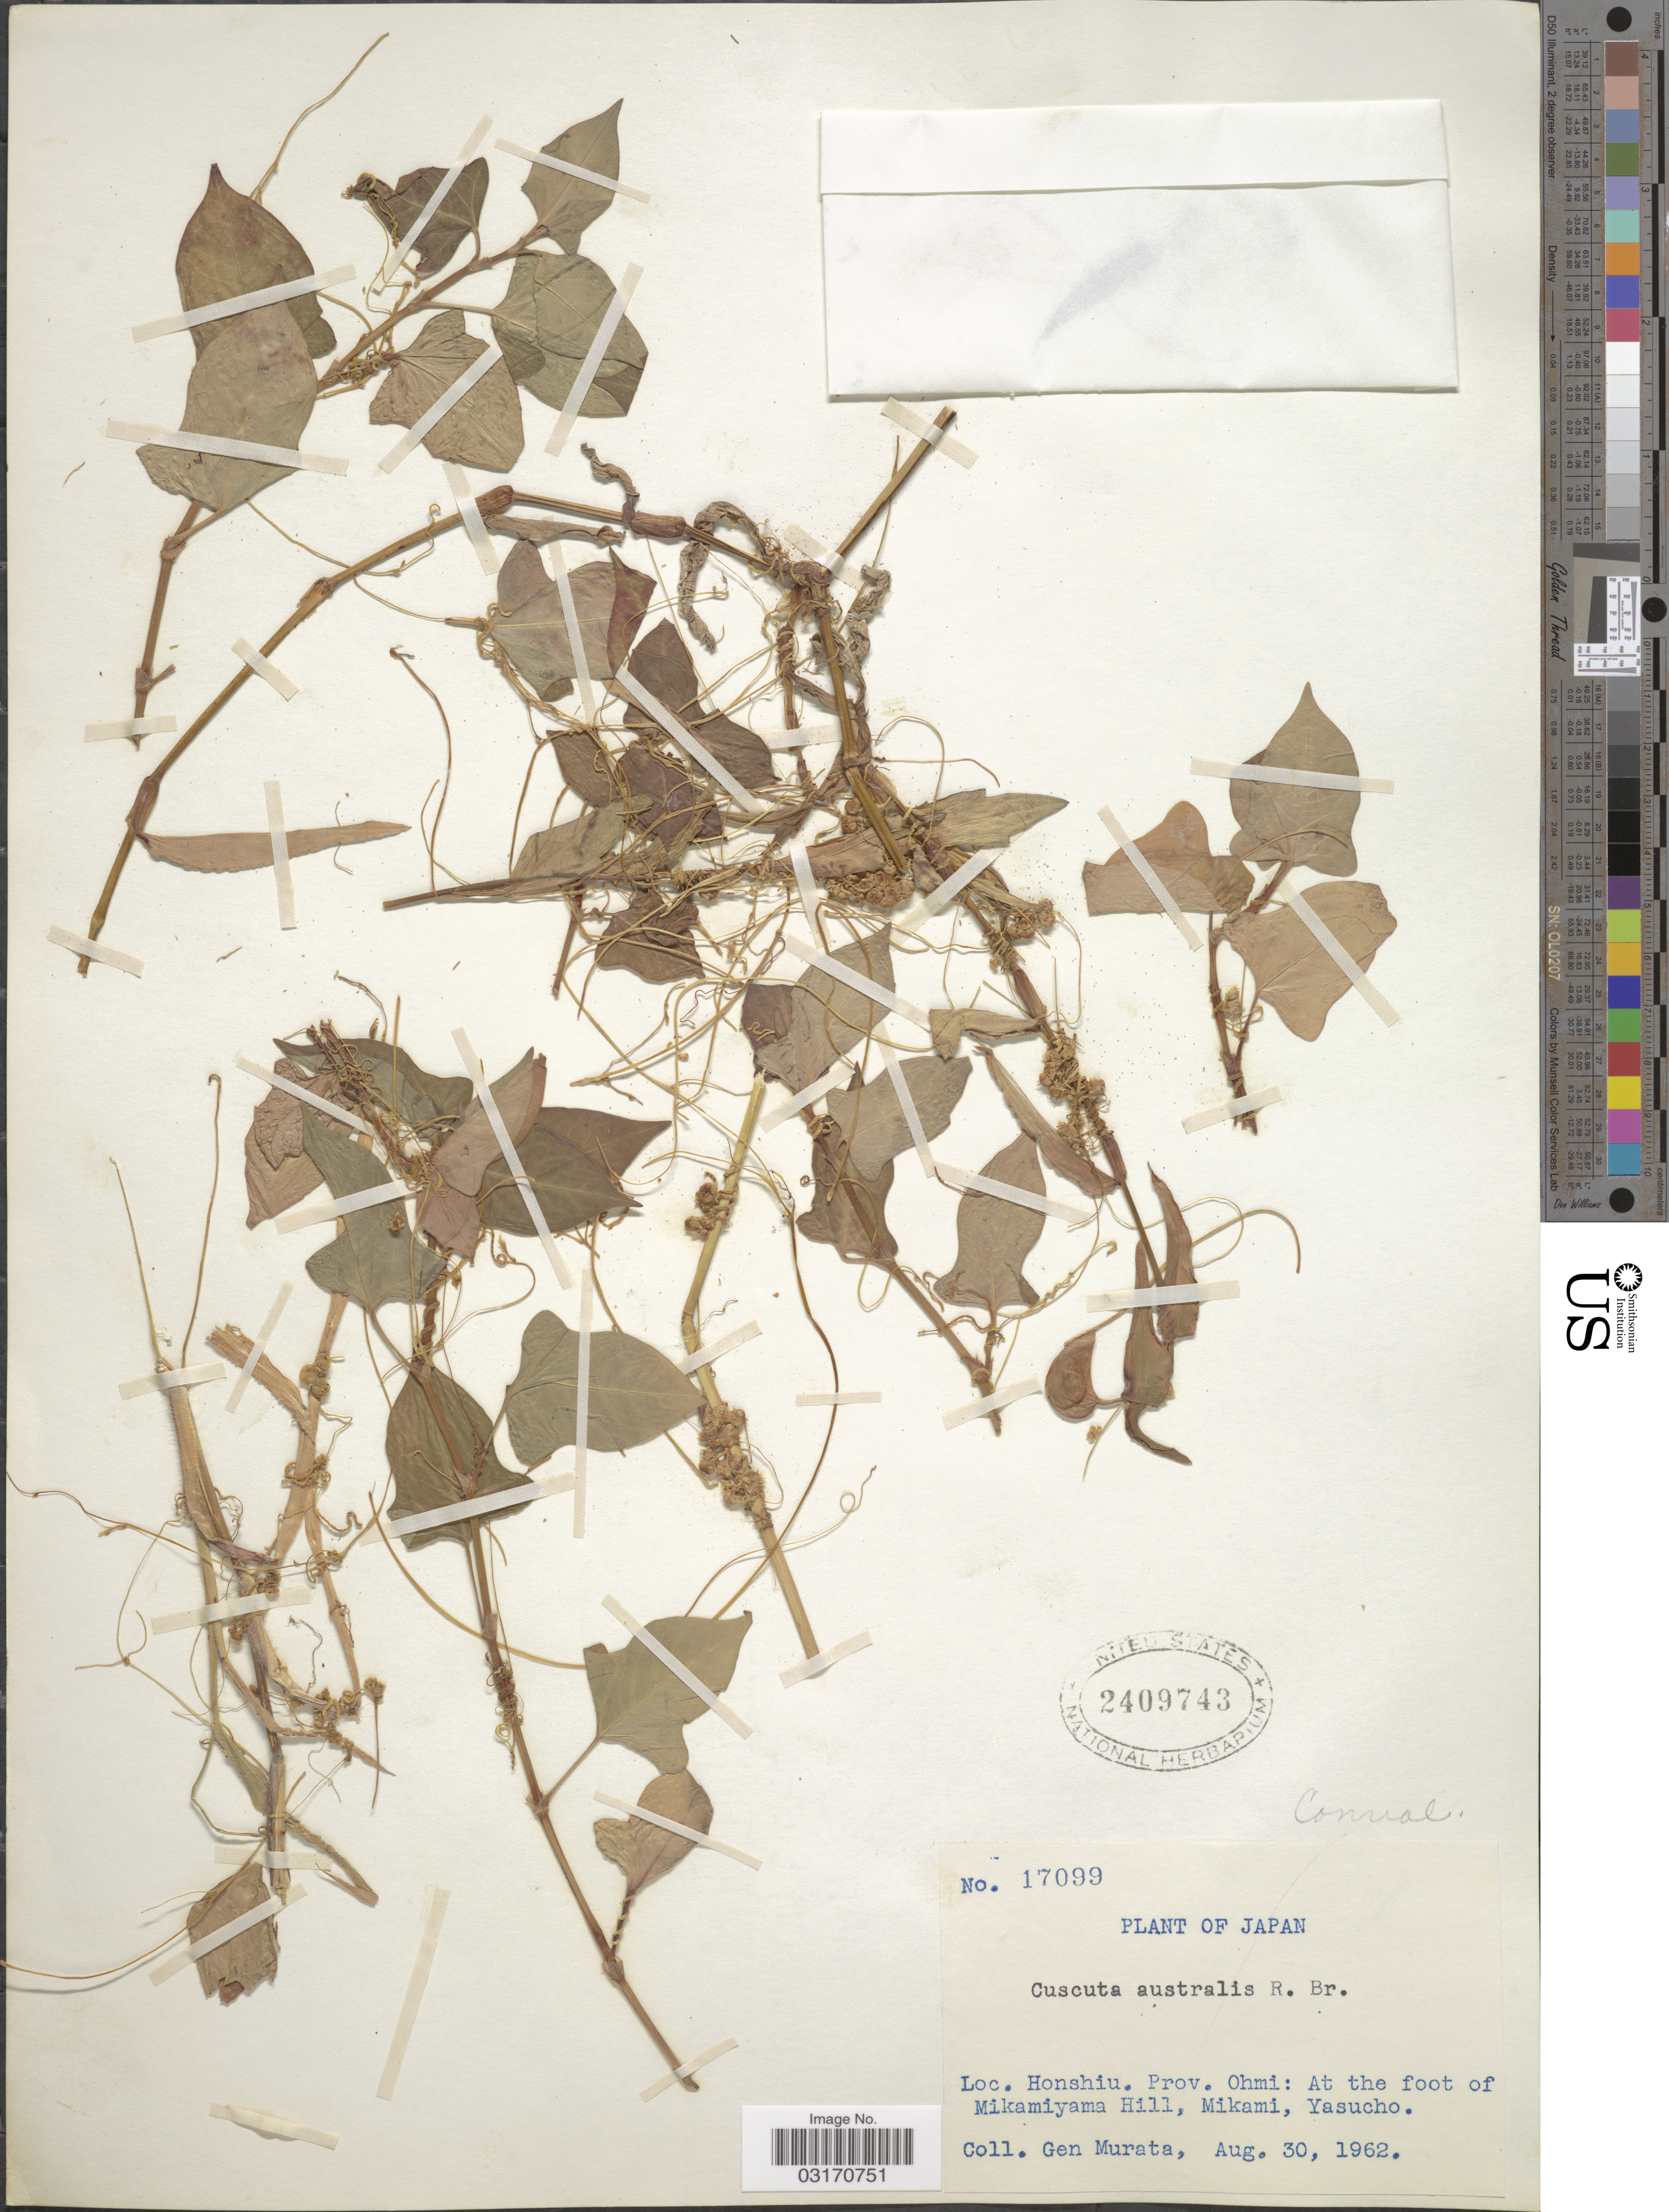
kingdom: Plantae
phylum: Tracheophyta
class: Magnoliopsida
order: Solanales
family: Convolvulaceae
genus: Cuscuta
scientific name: Cuscuta australis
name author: R. Br.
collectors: G. Murata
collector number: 17099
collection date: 1962-08-30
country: Japan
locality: Honshiu. Prov. Ohmi: At the foot of Mikamiyama Hill, Mikami, Yasucho.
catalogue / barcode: US 2409743